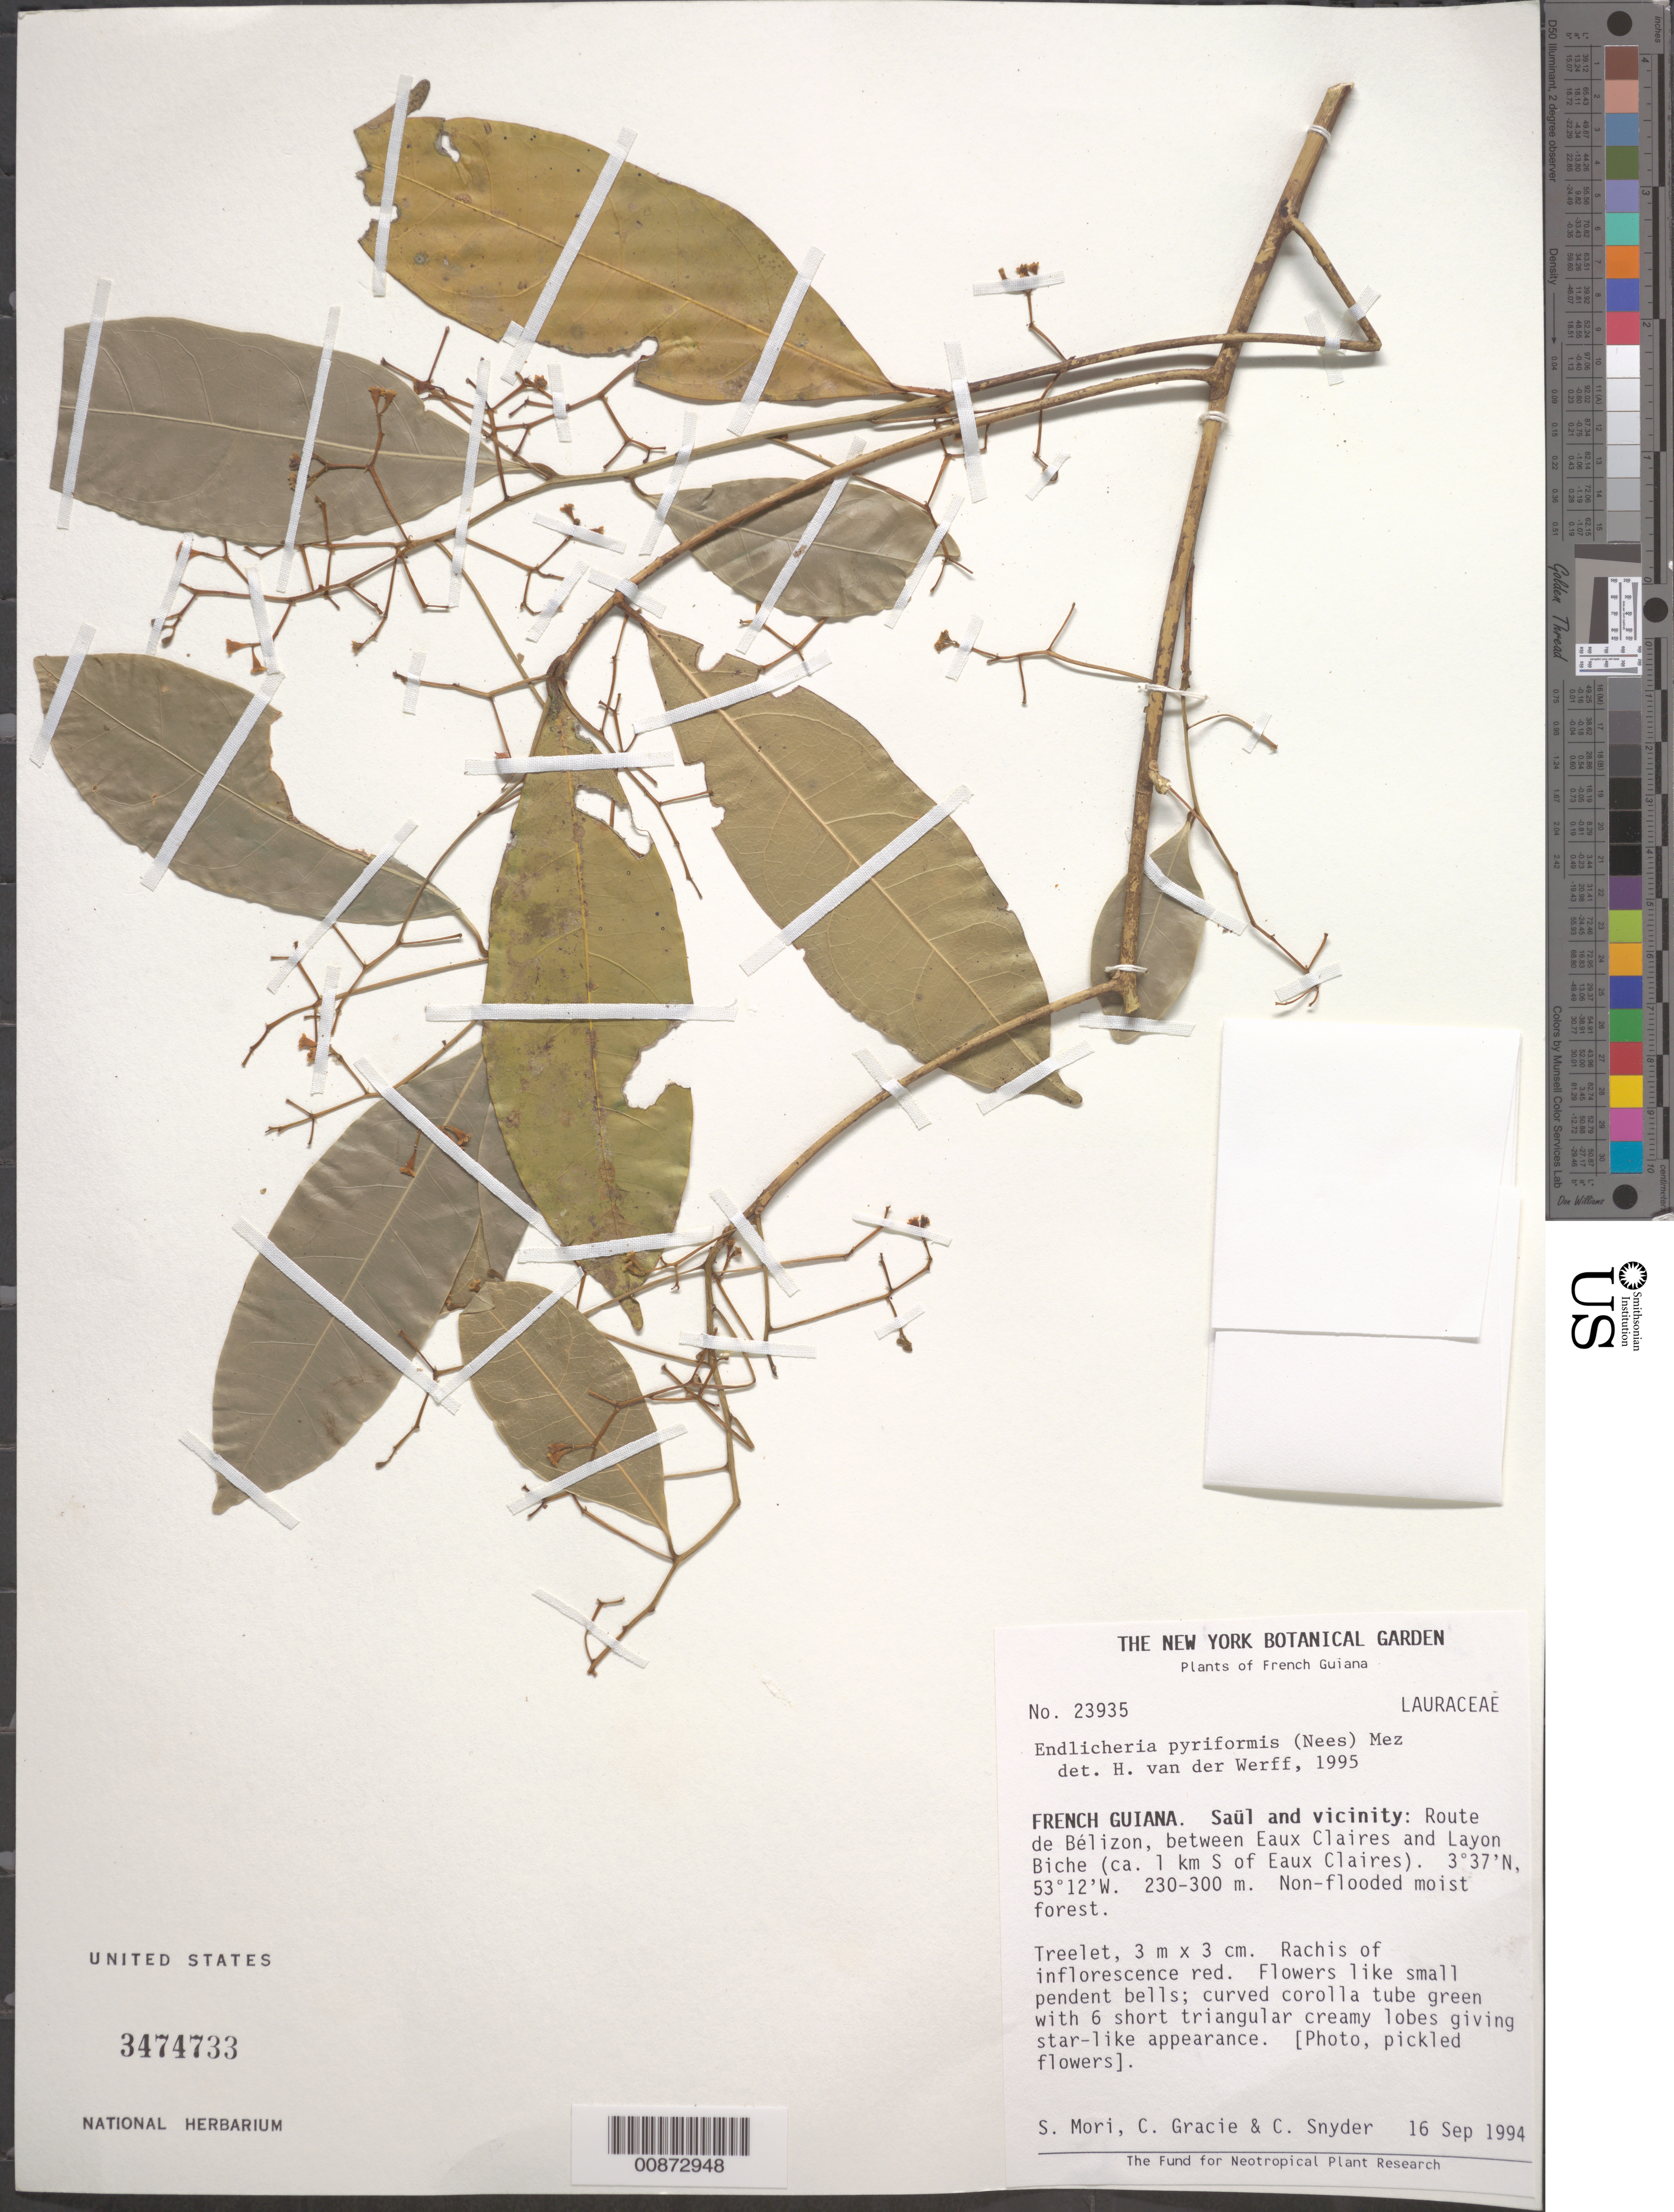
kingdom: Plantae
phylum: Tracheophyta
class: Magnoliopsida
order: Laurales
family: Lauraceae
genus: Endlicheria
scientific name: Endlicheria pyriformis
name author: (Nees) Mez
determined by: van der Werff, H., (MO), Missouri Botanical Garden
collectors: S. Mori, C. A. Gracie & C. Snyder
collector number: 23935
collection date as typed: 16-Sep-94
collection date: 1994-09-16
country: French Guiana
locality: Saül and vic., Route de Bélizon, between Eaux Claires and Layon Biche (ca. 1 km S of Eaux Claires)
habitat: Non-flooded moist forest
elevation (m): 230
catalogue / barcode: US 3474733